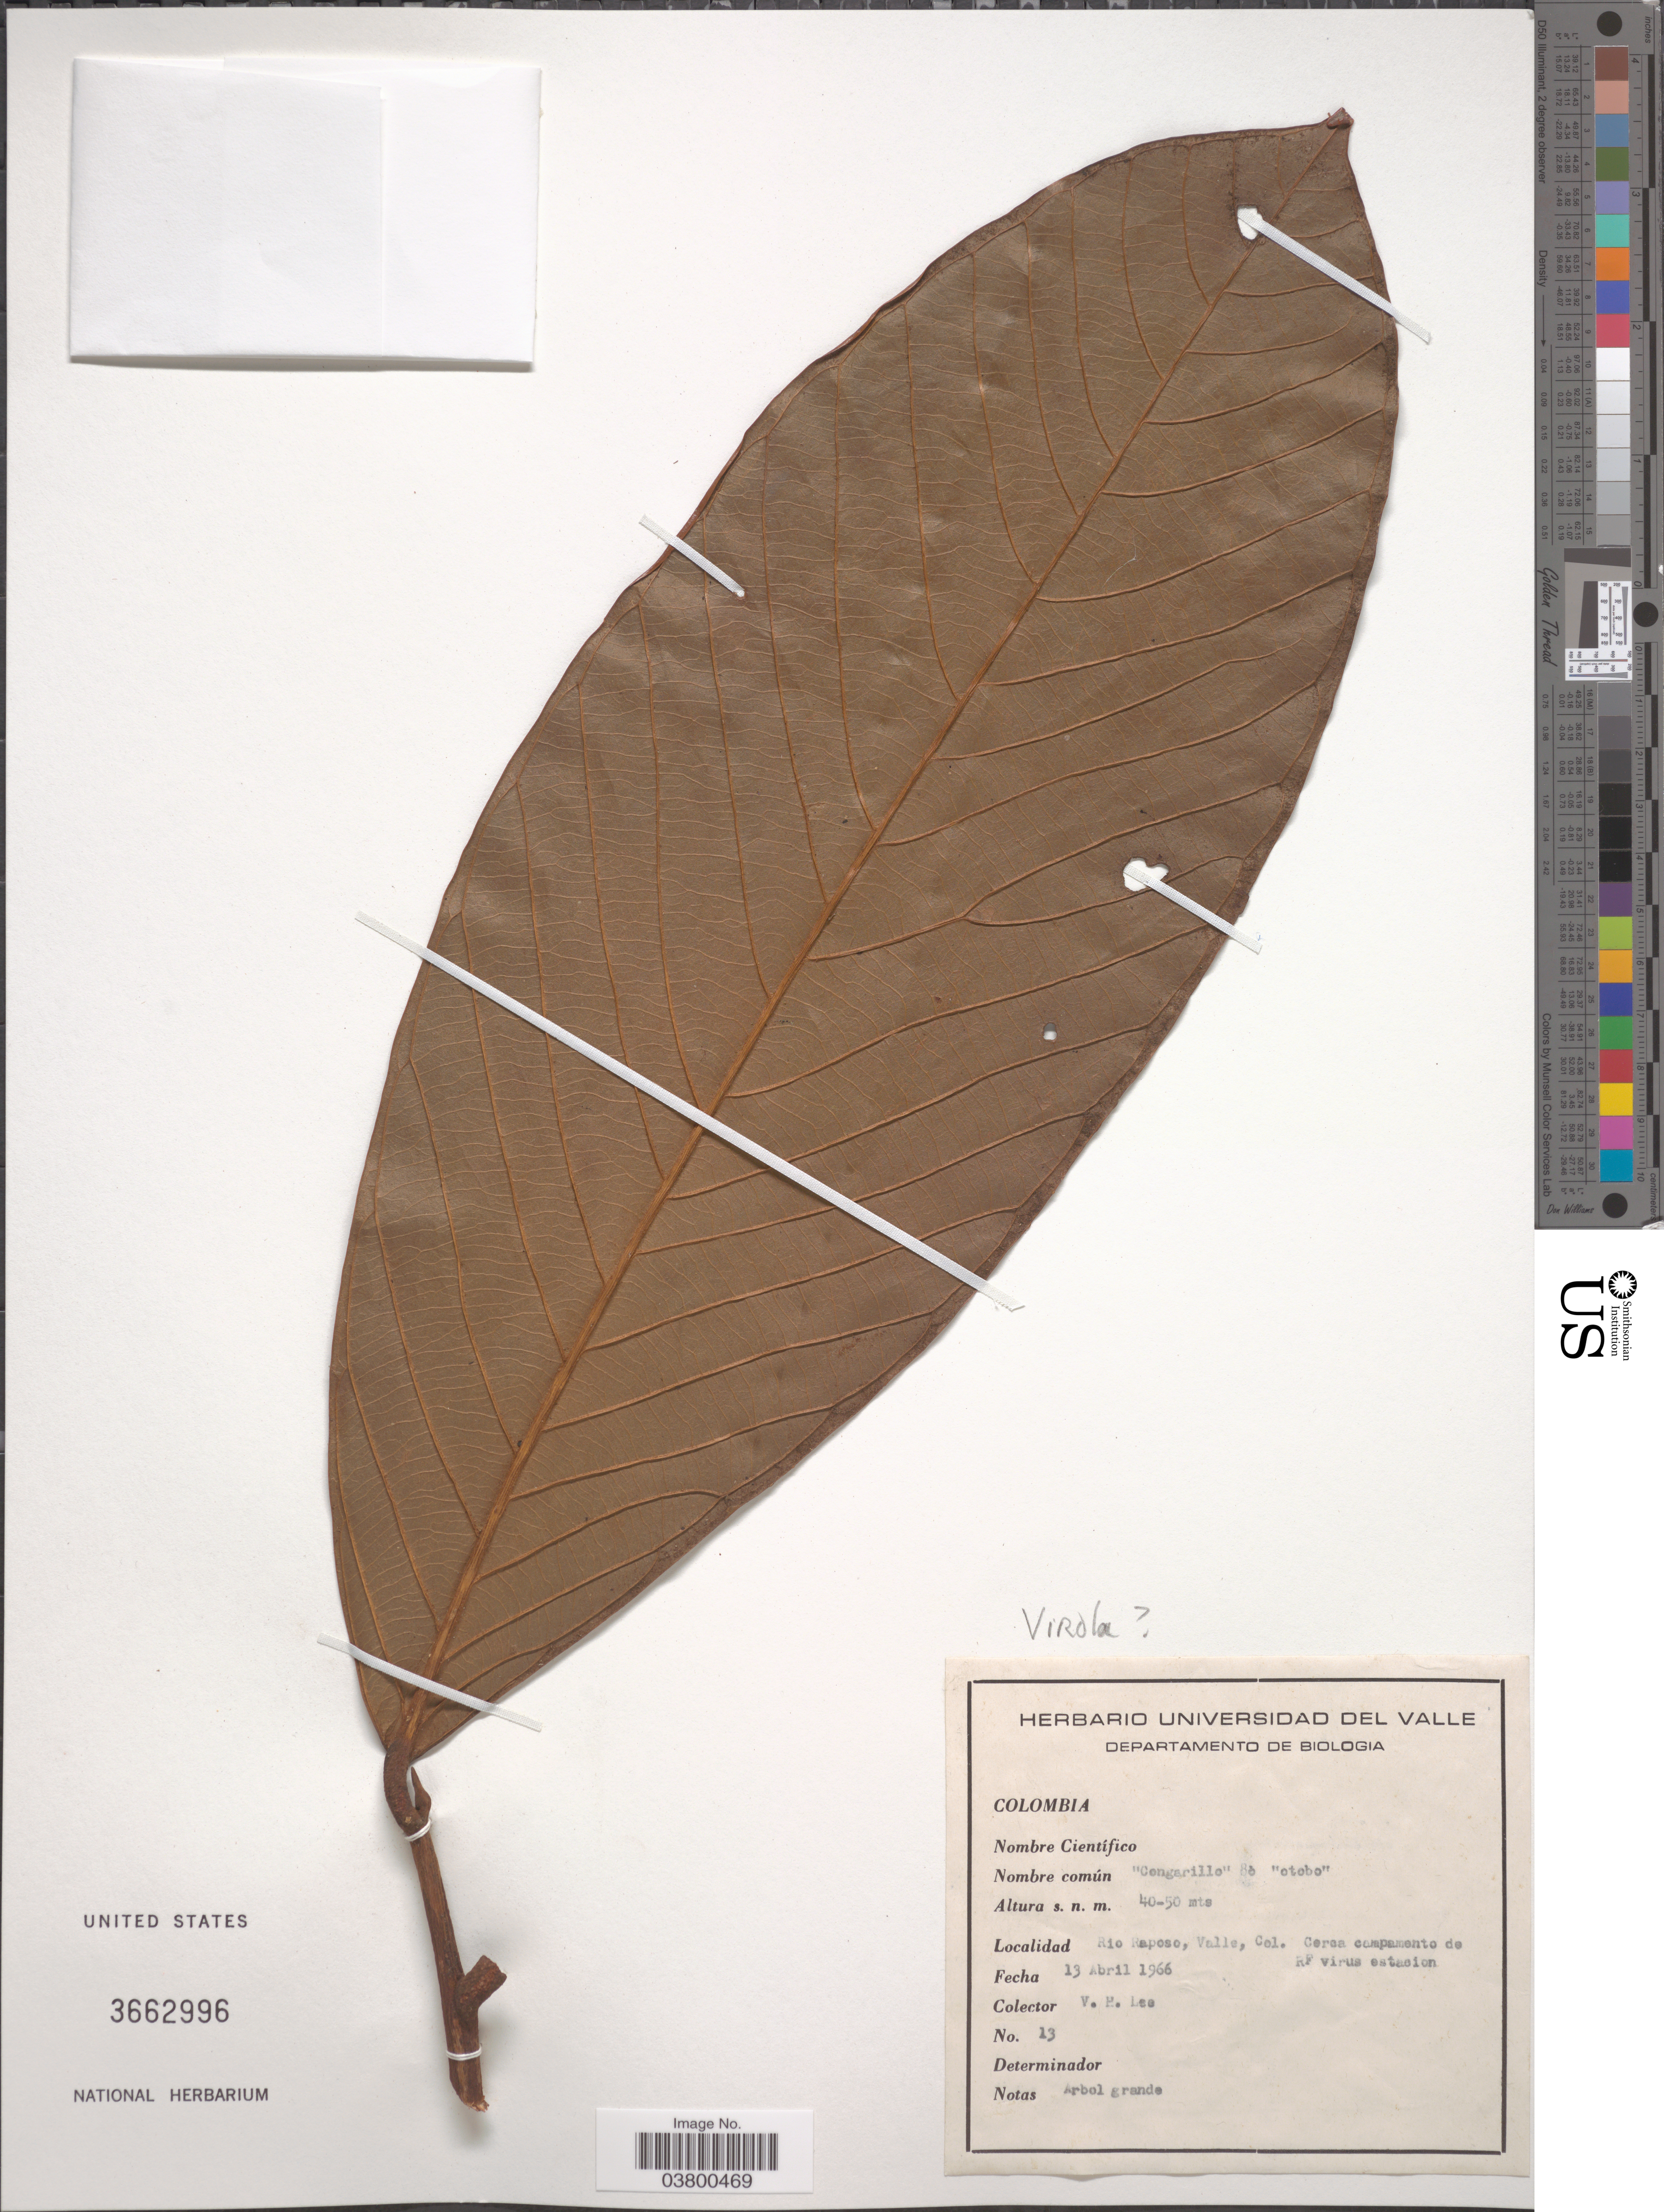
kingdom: Plantae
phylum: Tracheophyta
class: Magnoliopsida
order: Magnoliales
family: Myristicaceae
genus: Virola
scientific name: Virola sp.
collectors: V. H. Lee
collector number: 13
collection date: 1966-04-13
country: Colombia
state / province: Valle del Cauca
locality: Rio Raposo, Valle, Col. Cerca campamento de RF Virus estacion.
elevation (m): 40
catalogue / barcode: US 3662996